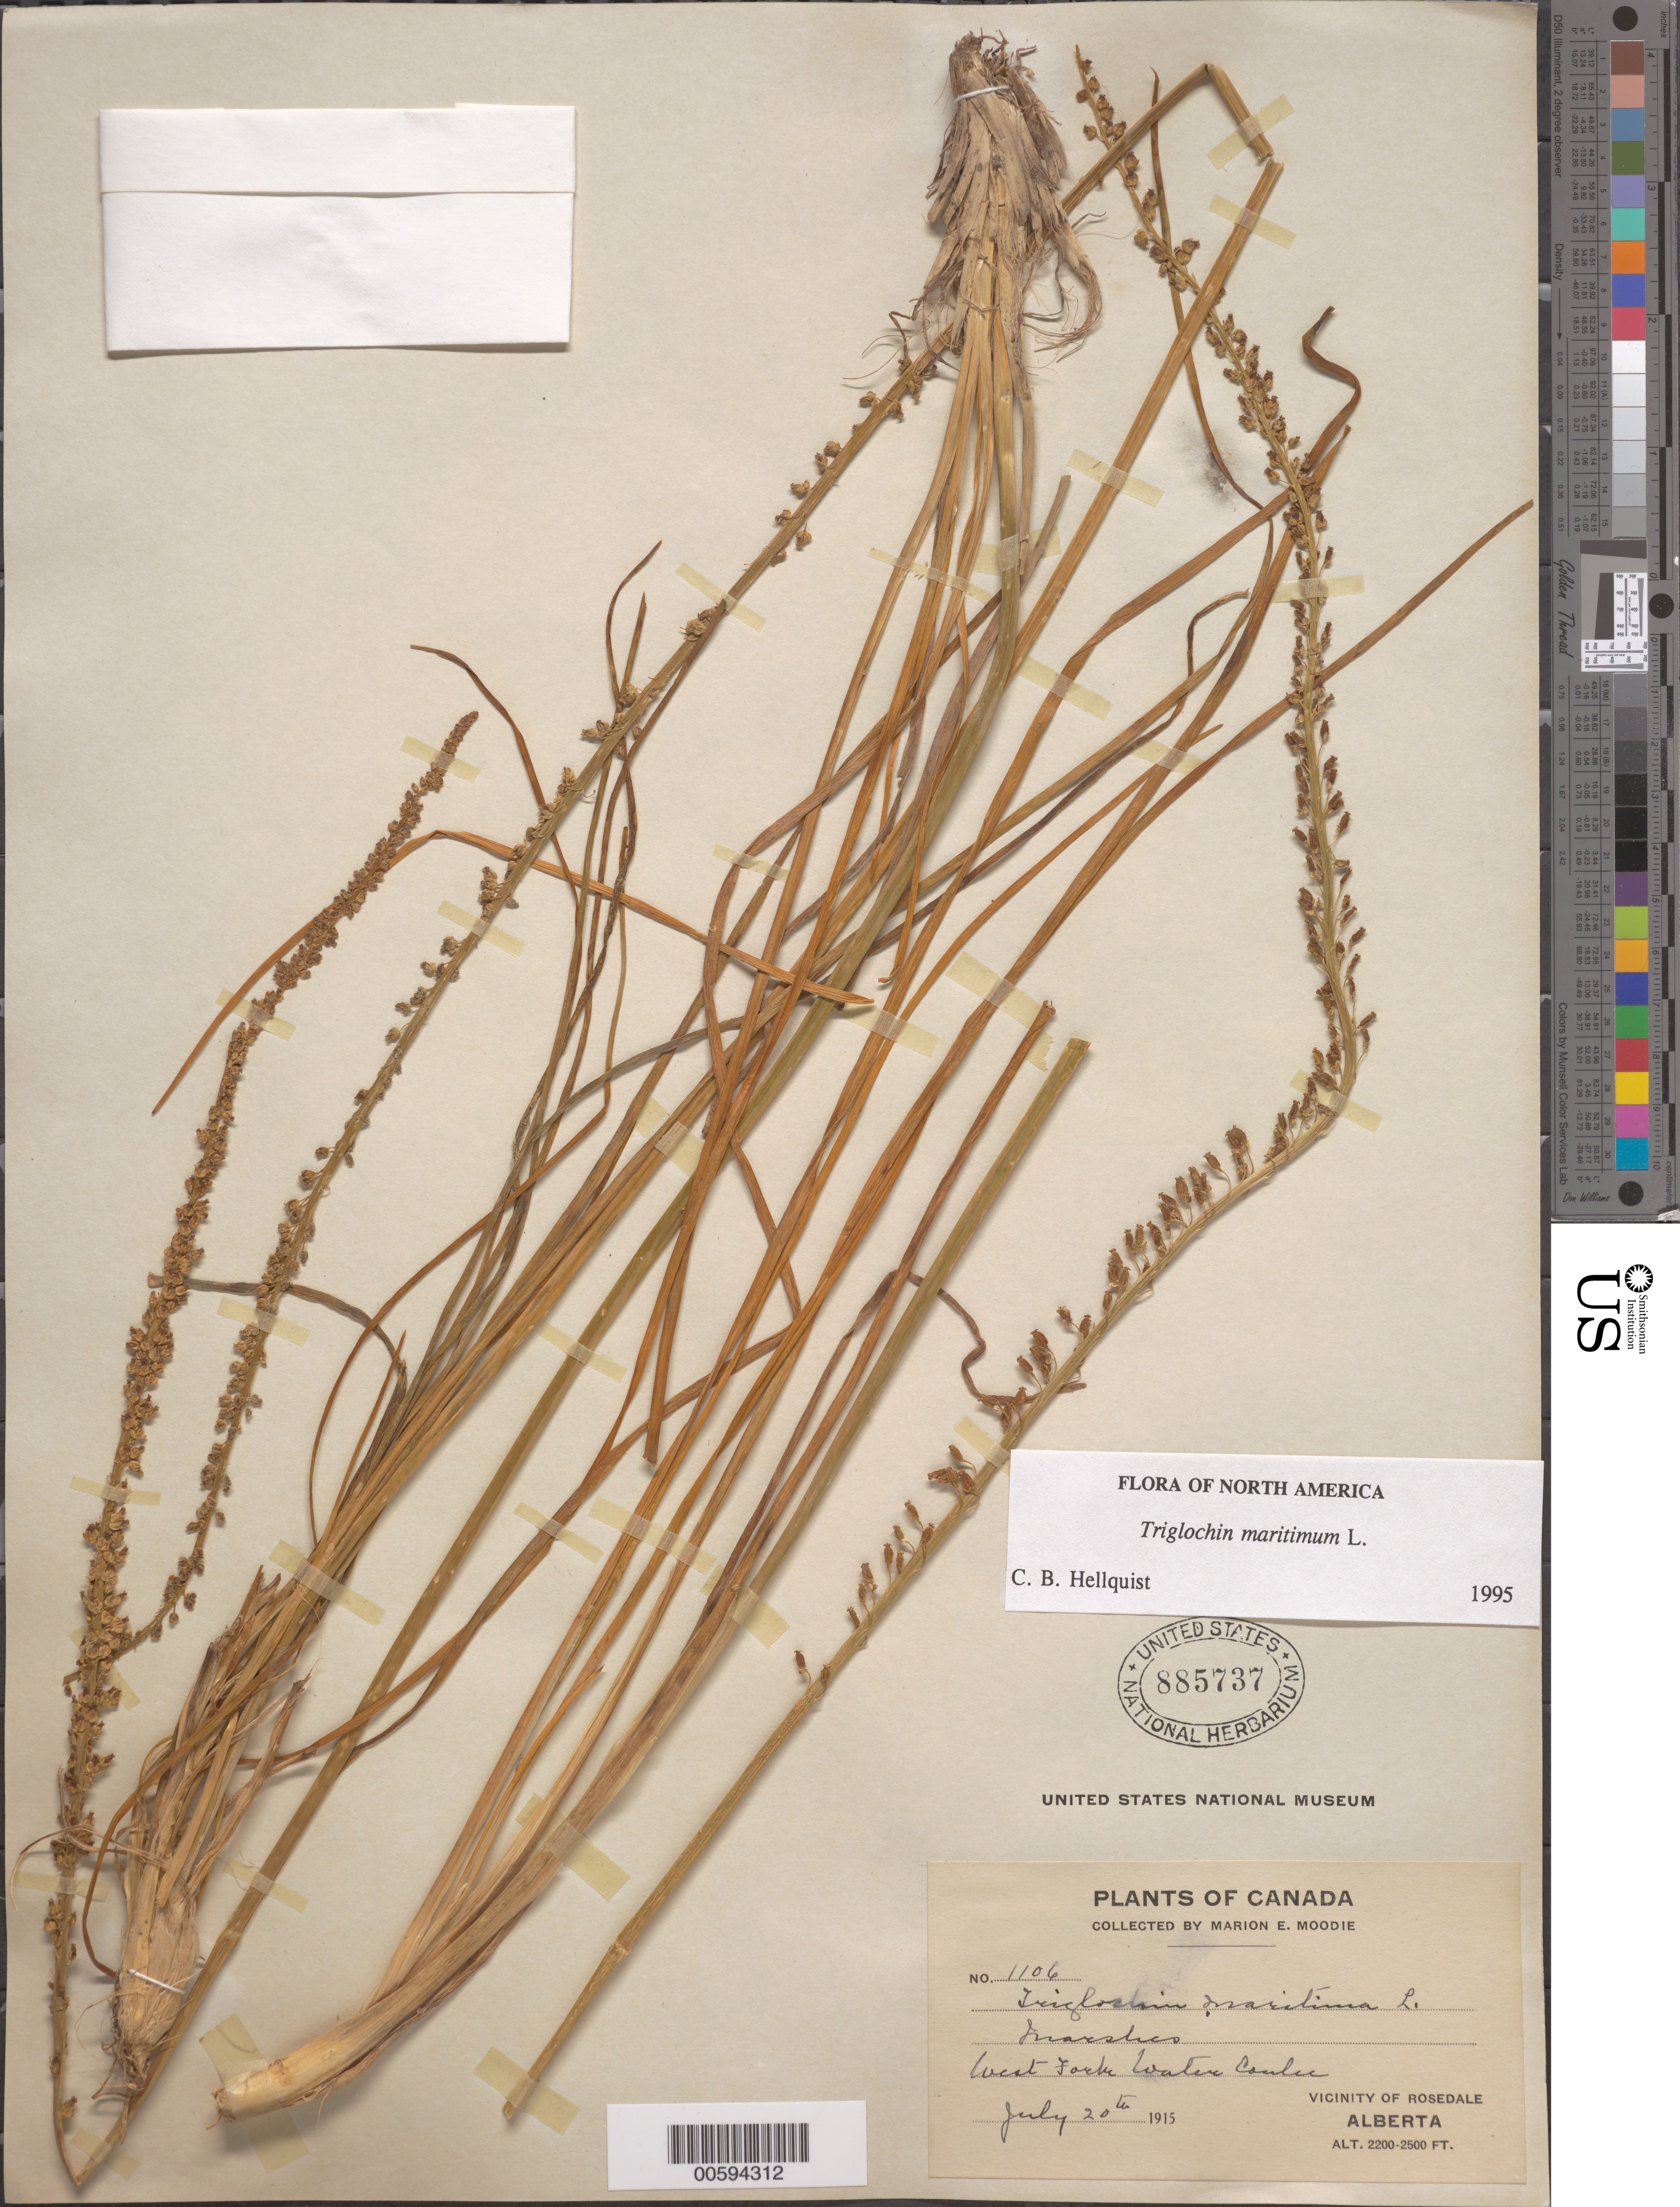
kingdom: Plantae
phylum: Tracheophyta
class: Liliopsida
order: Alismatales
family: Juncaginaceae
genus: Triglochin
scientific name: Triglochin maritima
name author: L.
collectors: M. E. Moodie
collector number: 1106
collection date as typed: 20 Jul 1915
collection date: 1915-07-20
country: Canada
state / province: Alberta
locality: W Fork of Water Coulee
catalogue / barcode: US 885737